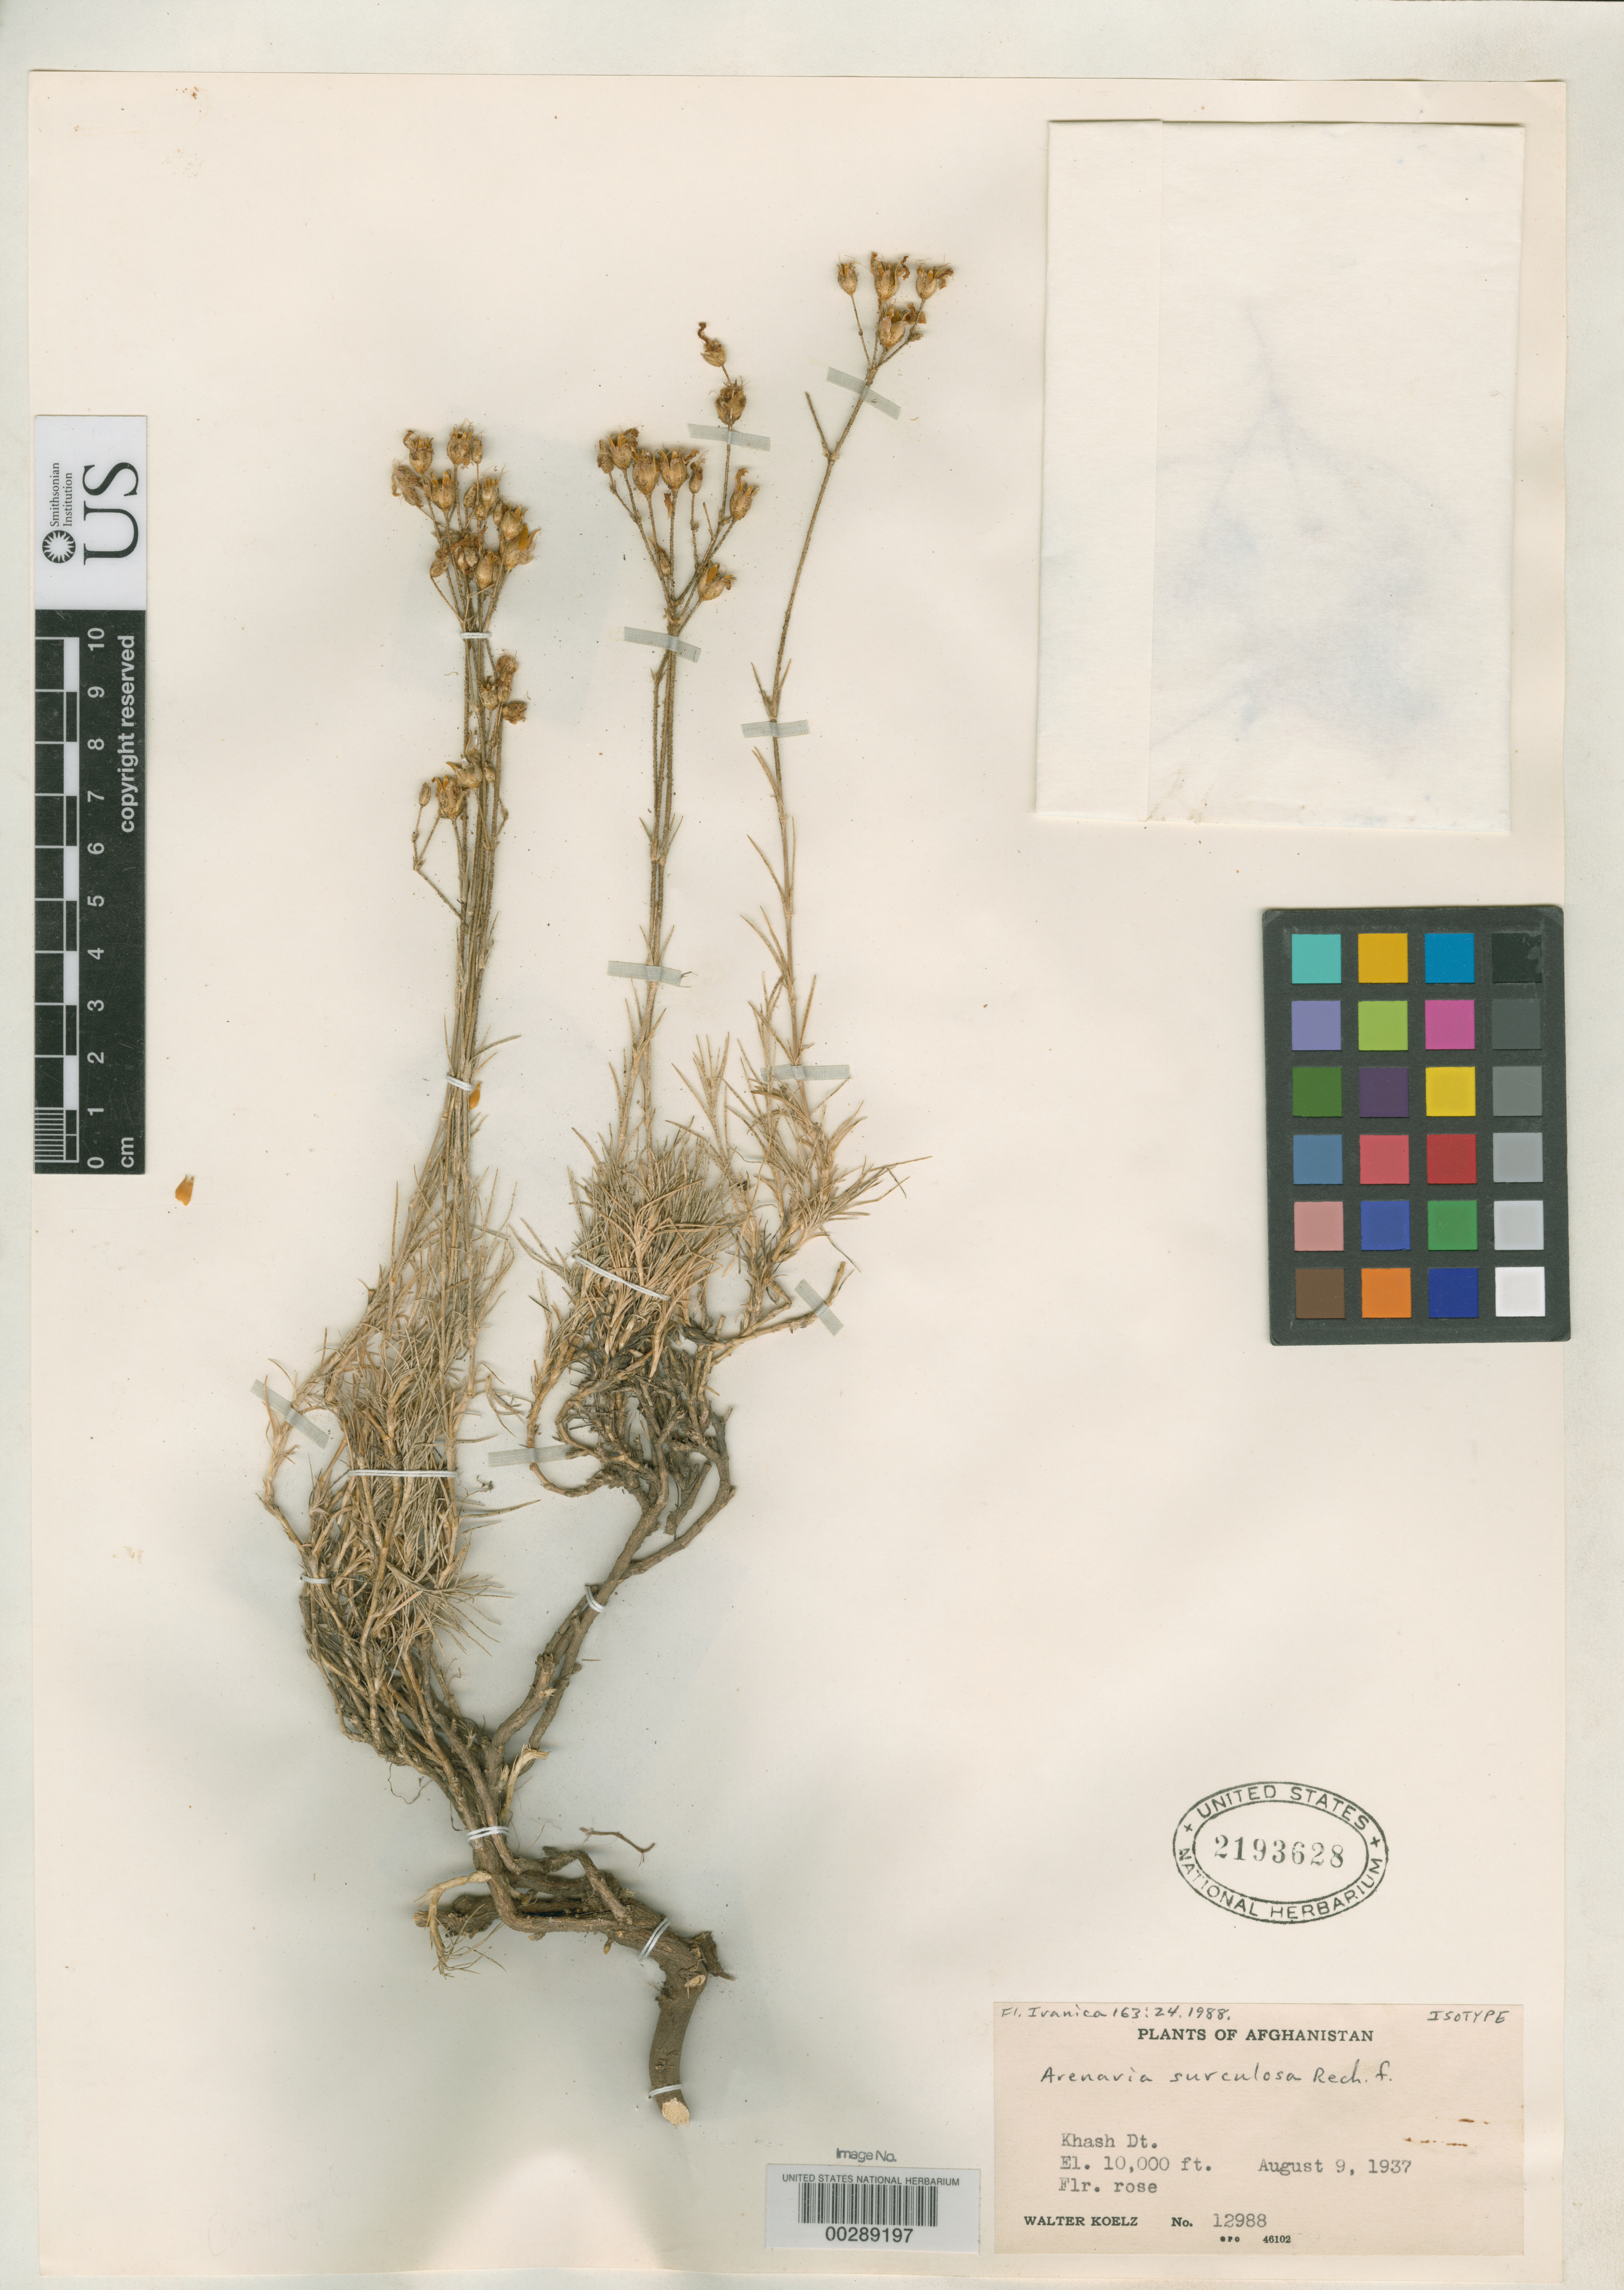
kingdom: Plantae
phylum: Tracheophyta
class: Magnoliopsida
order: Caryophyllales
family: Caryophyllaceae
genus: Arenaria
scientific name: Arenaria surculosa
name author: Rech. f.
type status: Isotype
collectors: W. N. Koelz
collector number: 12988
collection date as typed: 09 Aug 1937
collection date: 1937-08-09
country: Afghanistan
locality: Khash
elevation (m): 3048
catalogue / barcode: US 2193628